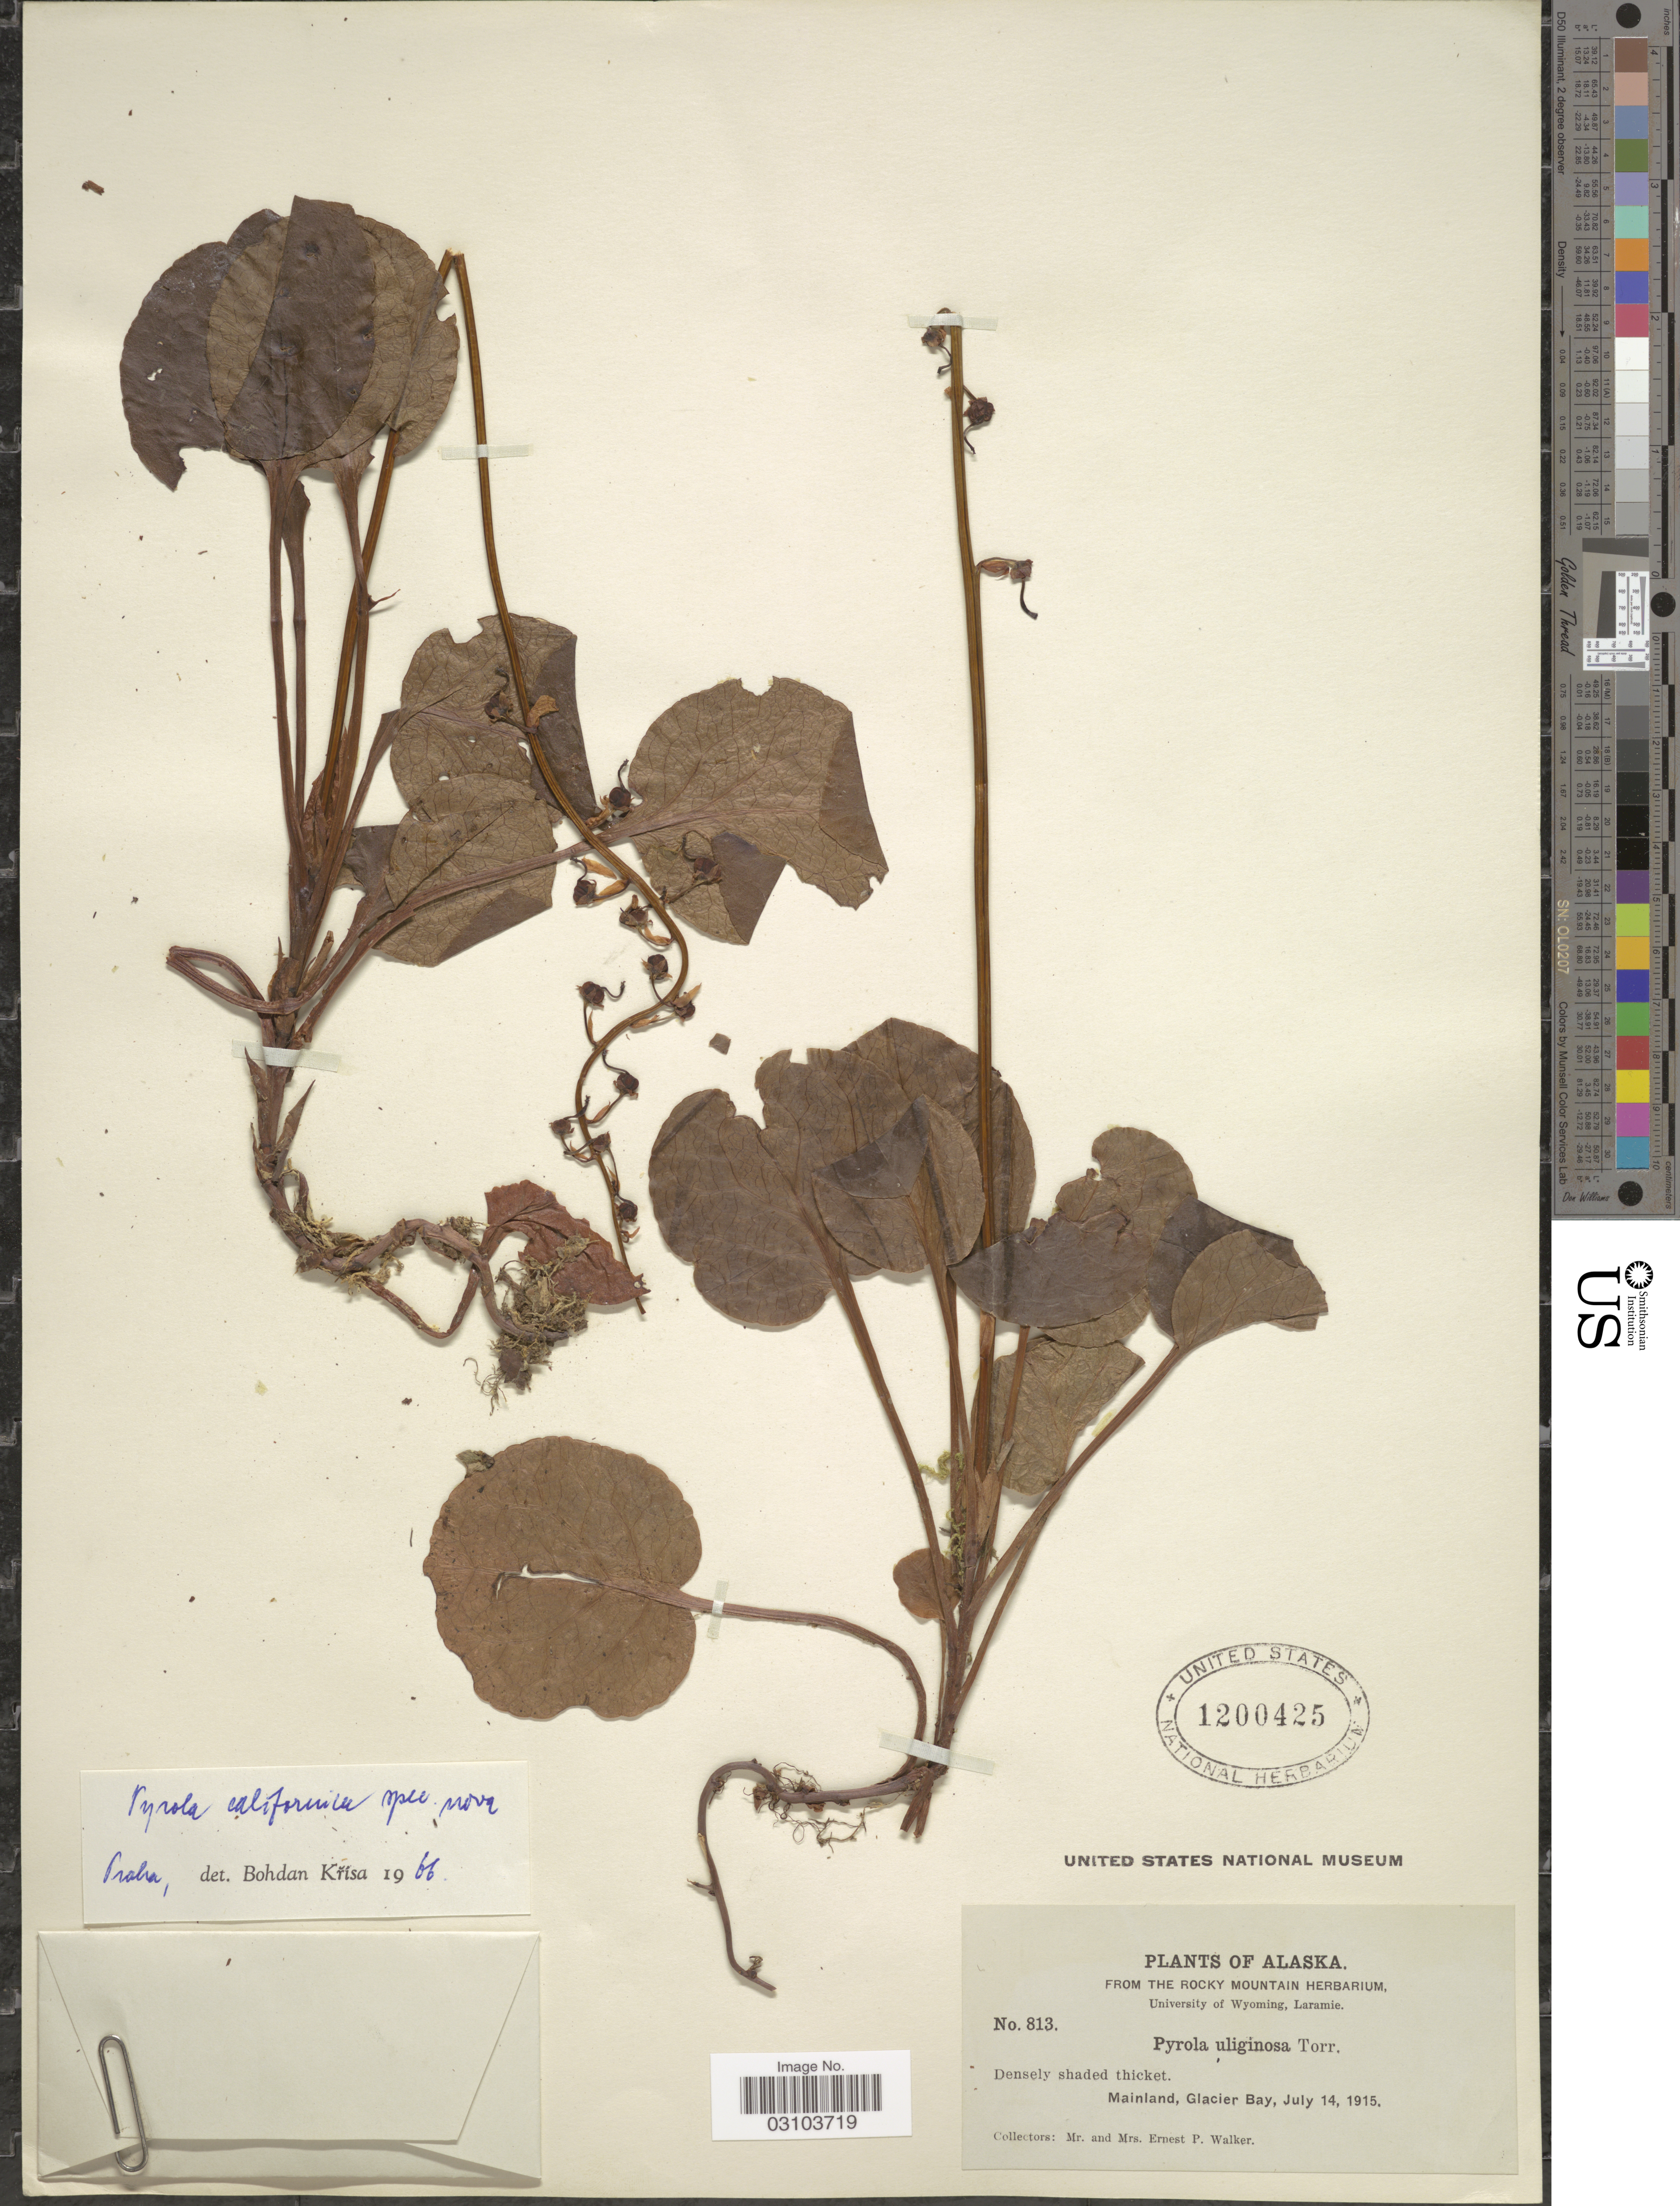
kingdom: Plantae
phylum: Tracheophyta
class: Magnoliopsida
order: Ericales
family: Ericaceae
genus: Pyrola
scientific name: Pyrola californica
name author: Krísa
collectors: E. P. Walker & E. Walker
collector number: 813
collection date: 1915-07-14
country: United States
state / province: Alaska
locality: Mainland, Glacier Bay.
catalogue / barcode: US 1200425